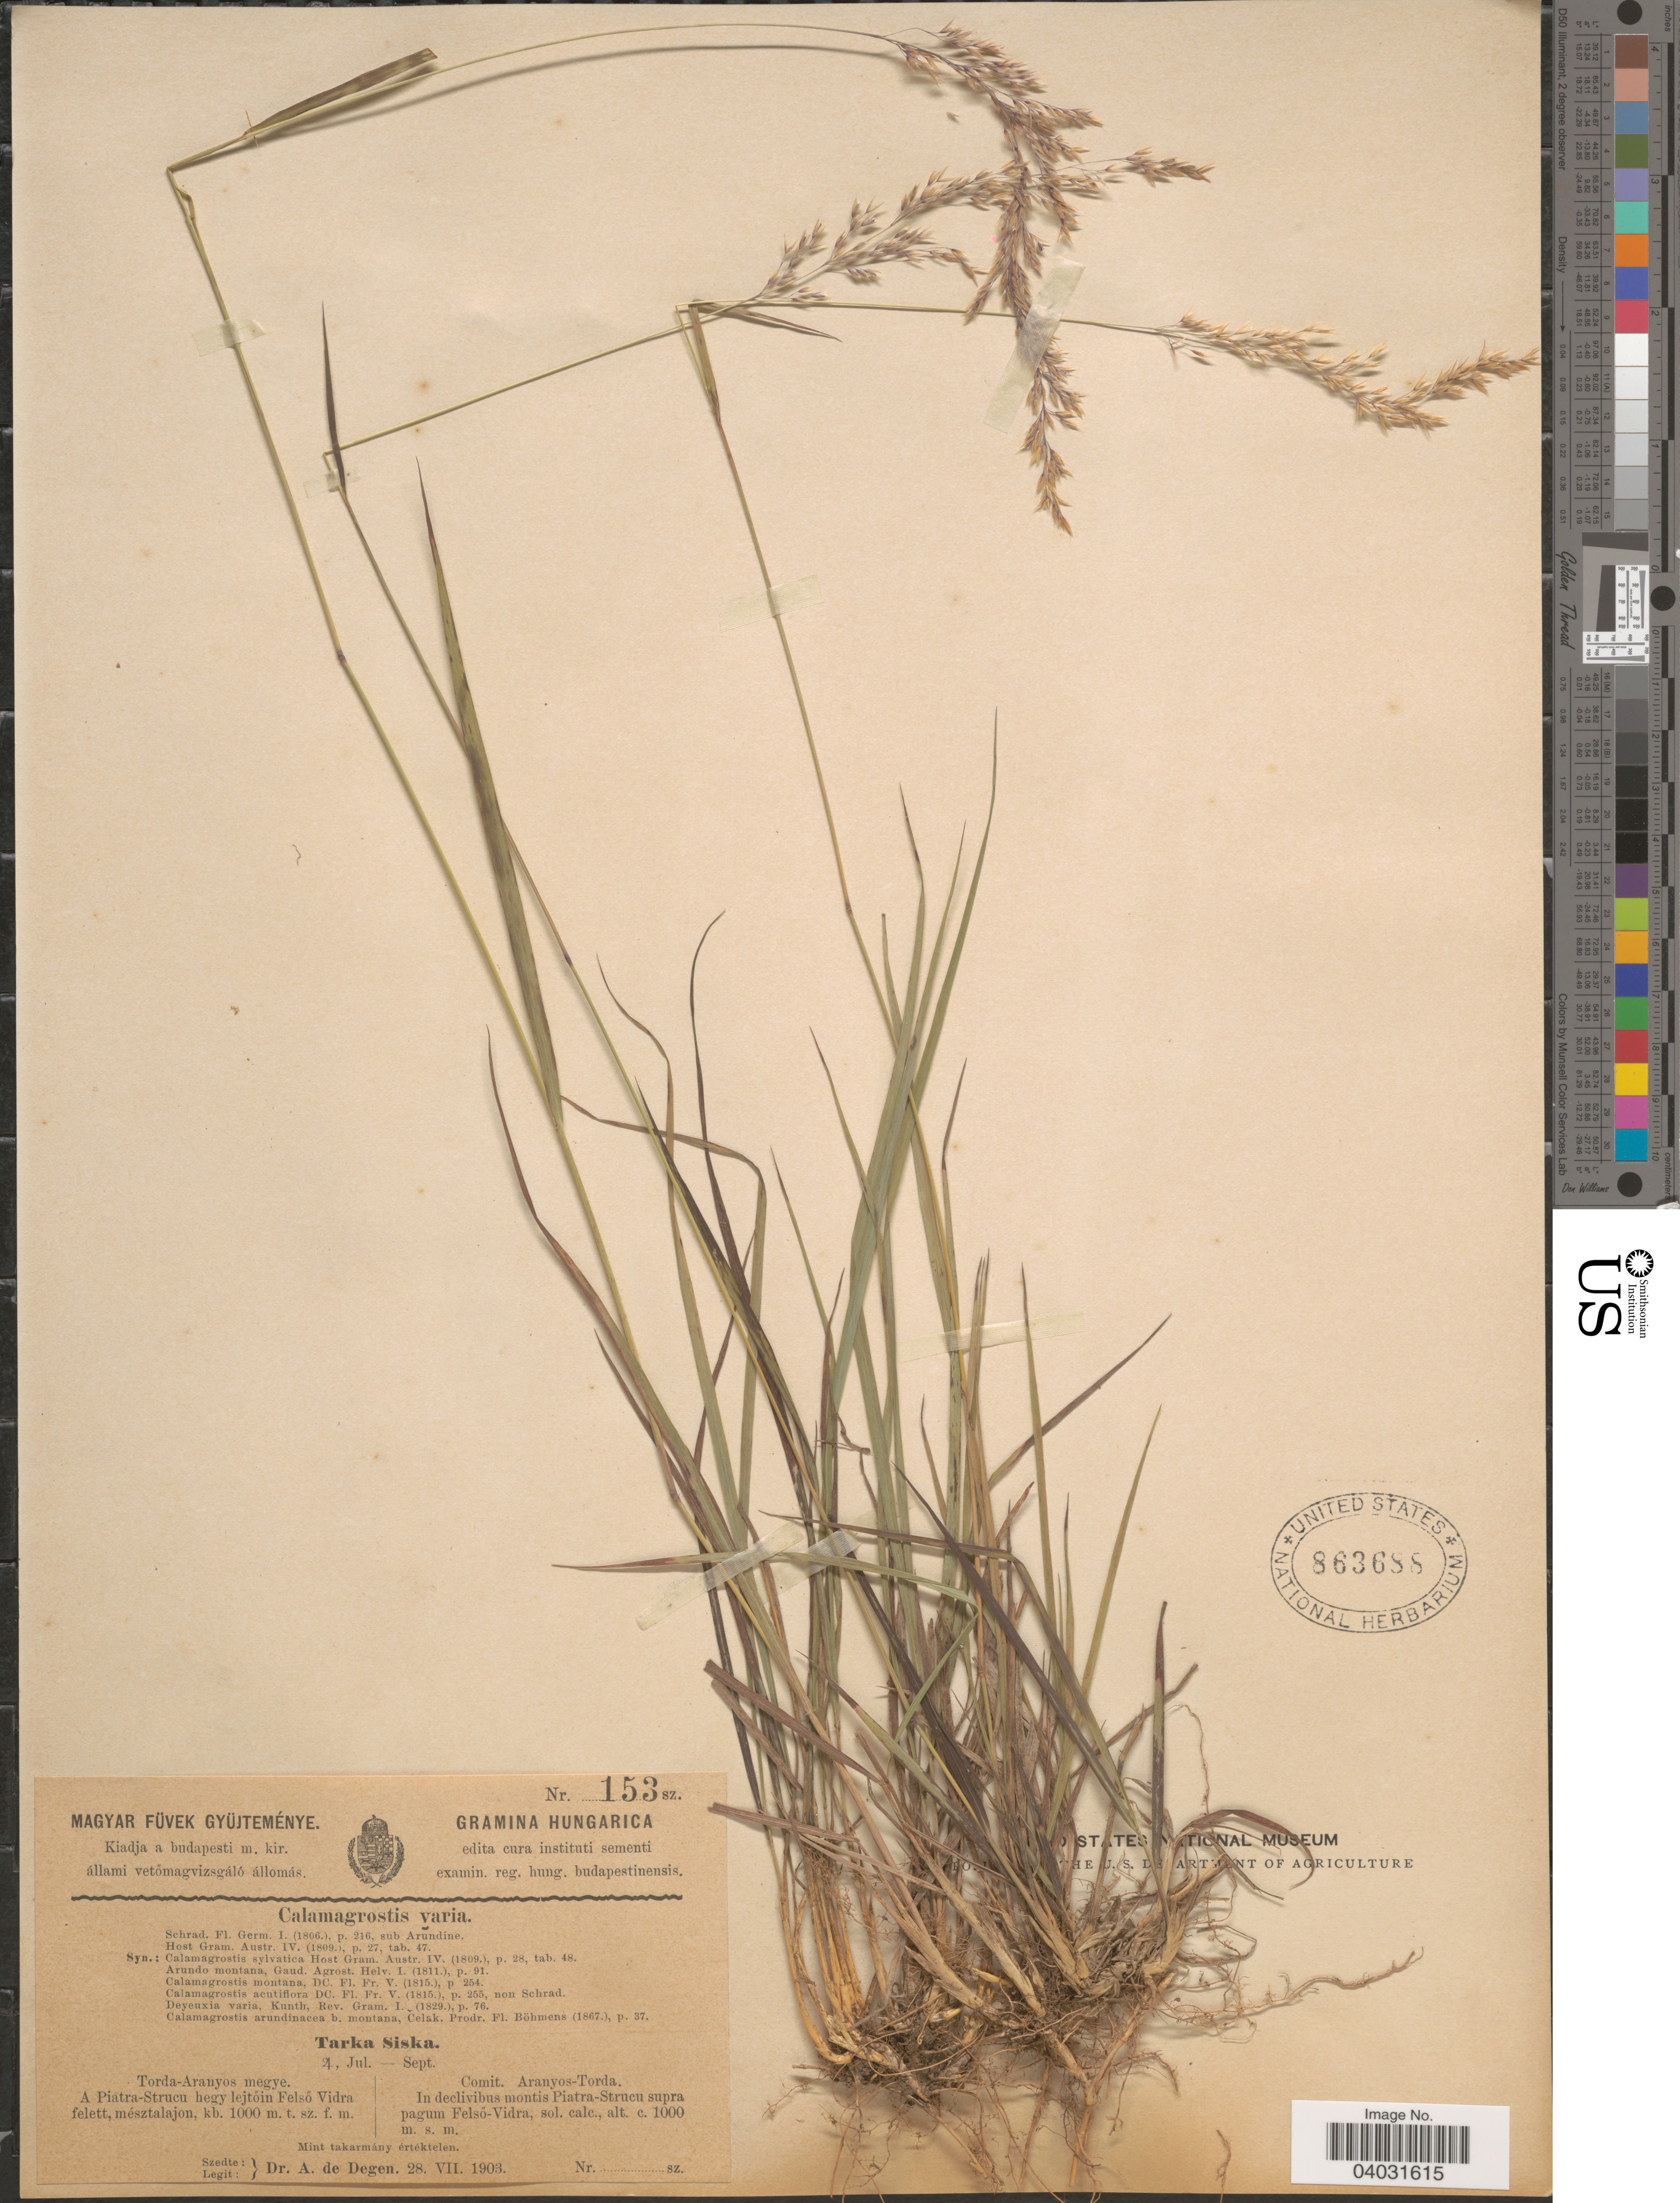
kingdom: Plantae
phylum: Tracheophyta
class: Liliopsida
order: Poales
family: Poaceae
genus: Calamagrostis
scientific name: Calamagrostis varia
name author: Host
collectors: A. Degen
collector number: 153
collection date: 1903-07-28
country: Hungary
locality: Comit. Aranyos-Torda. In declivibus montis Piatra-Strucu supra pagum Felsö-Vidra.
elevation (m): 1000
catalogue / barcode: US 863688